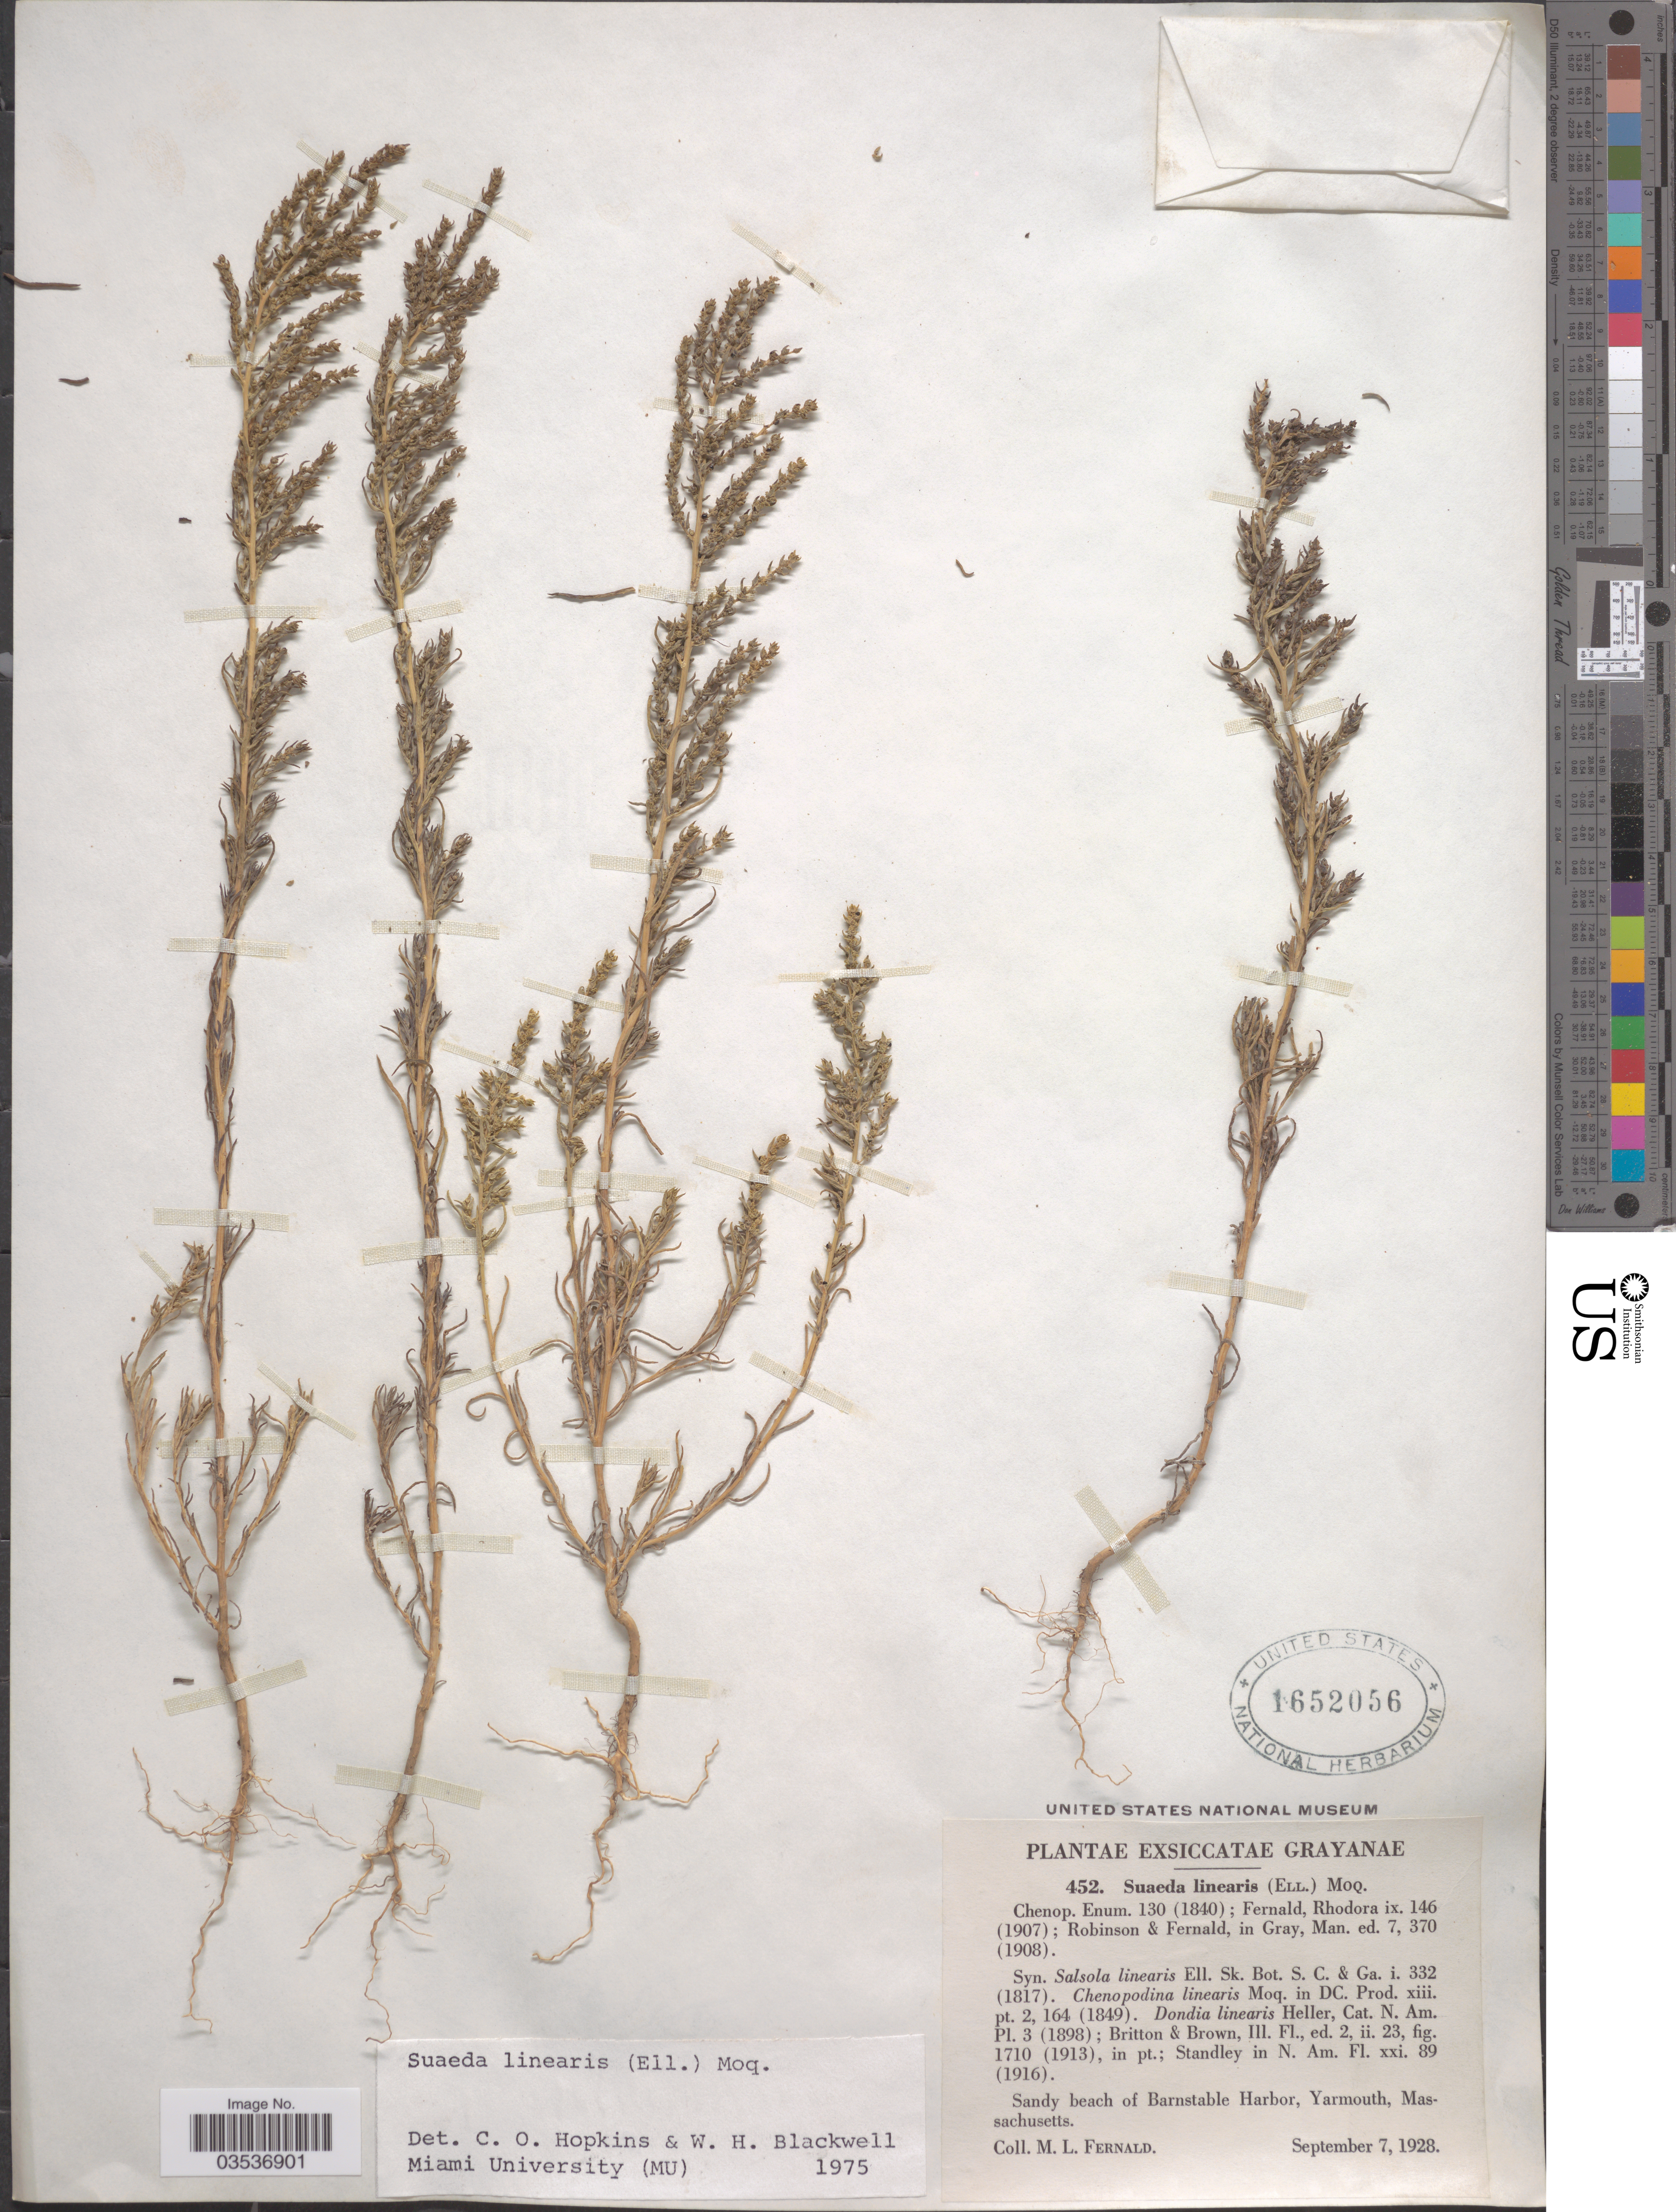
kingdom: Plantae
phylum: Tracheophyta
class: Magnoliopsida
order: Caryophyllales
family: Amaranthaceae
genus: Suaeda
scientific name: Suaeda linearis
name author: (Elliott) Moq.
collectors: M. L. Fernald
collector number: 452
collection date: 1928-09-07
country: United States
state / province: Massachusetts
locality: Sandy beach of Barnstable Harbor, Yarmouth.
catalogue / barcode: US 1652056